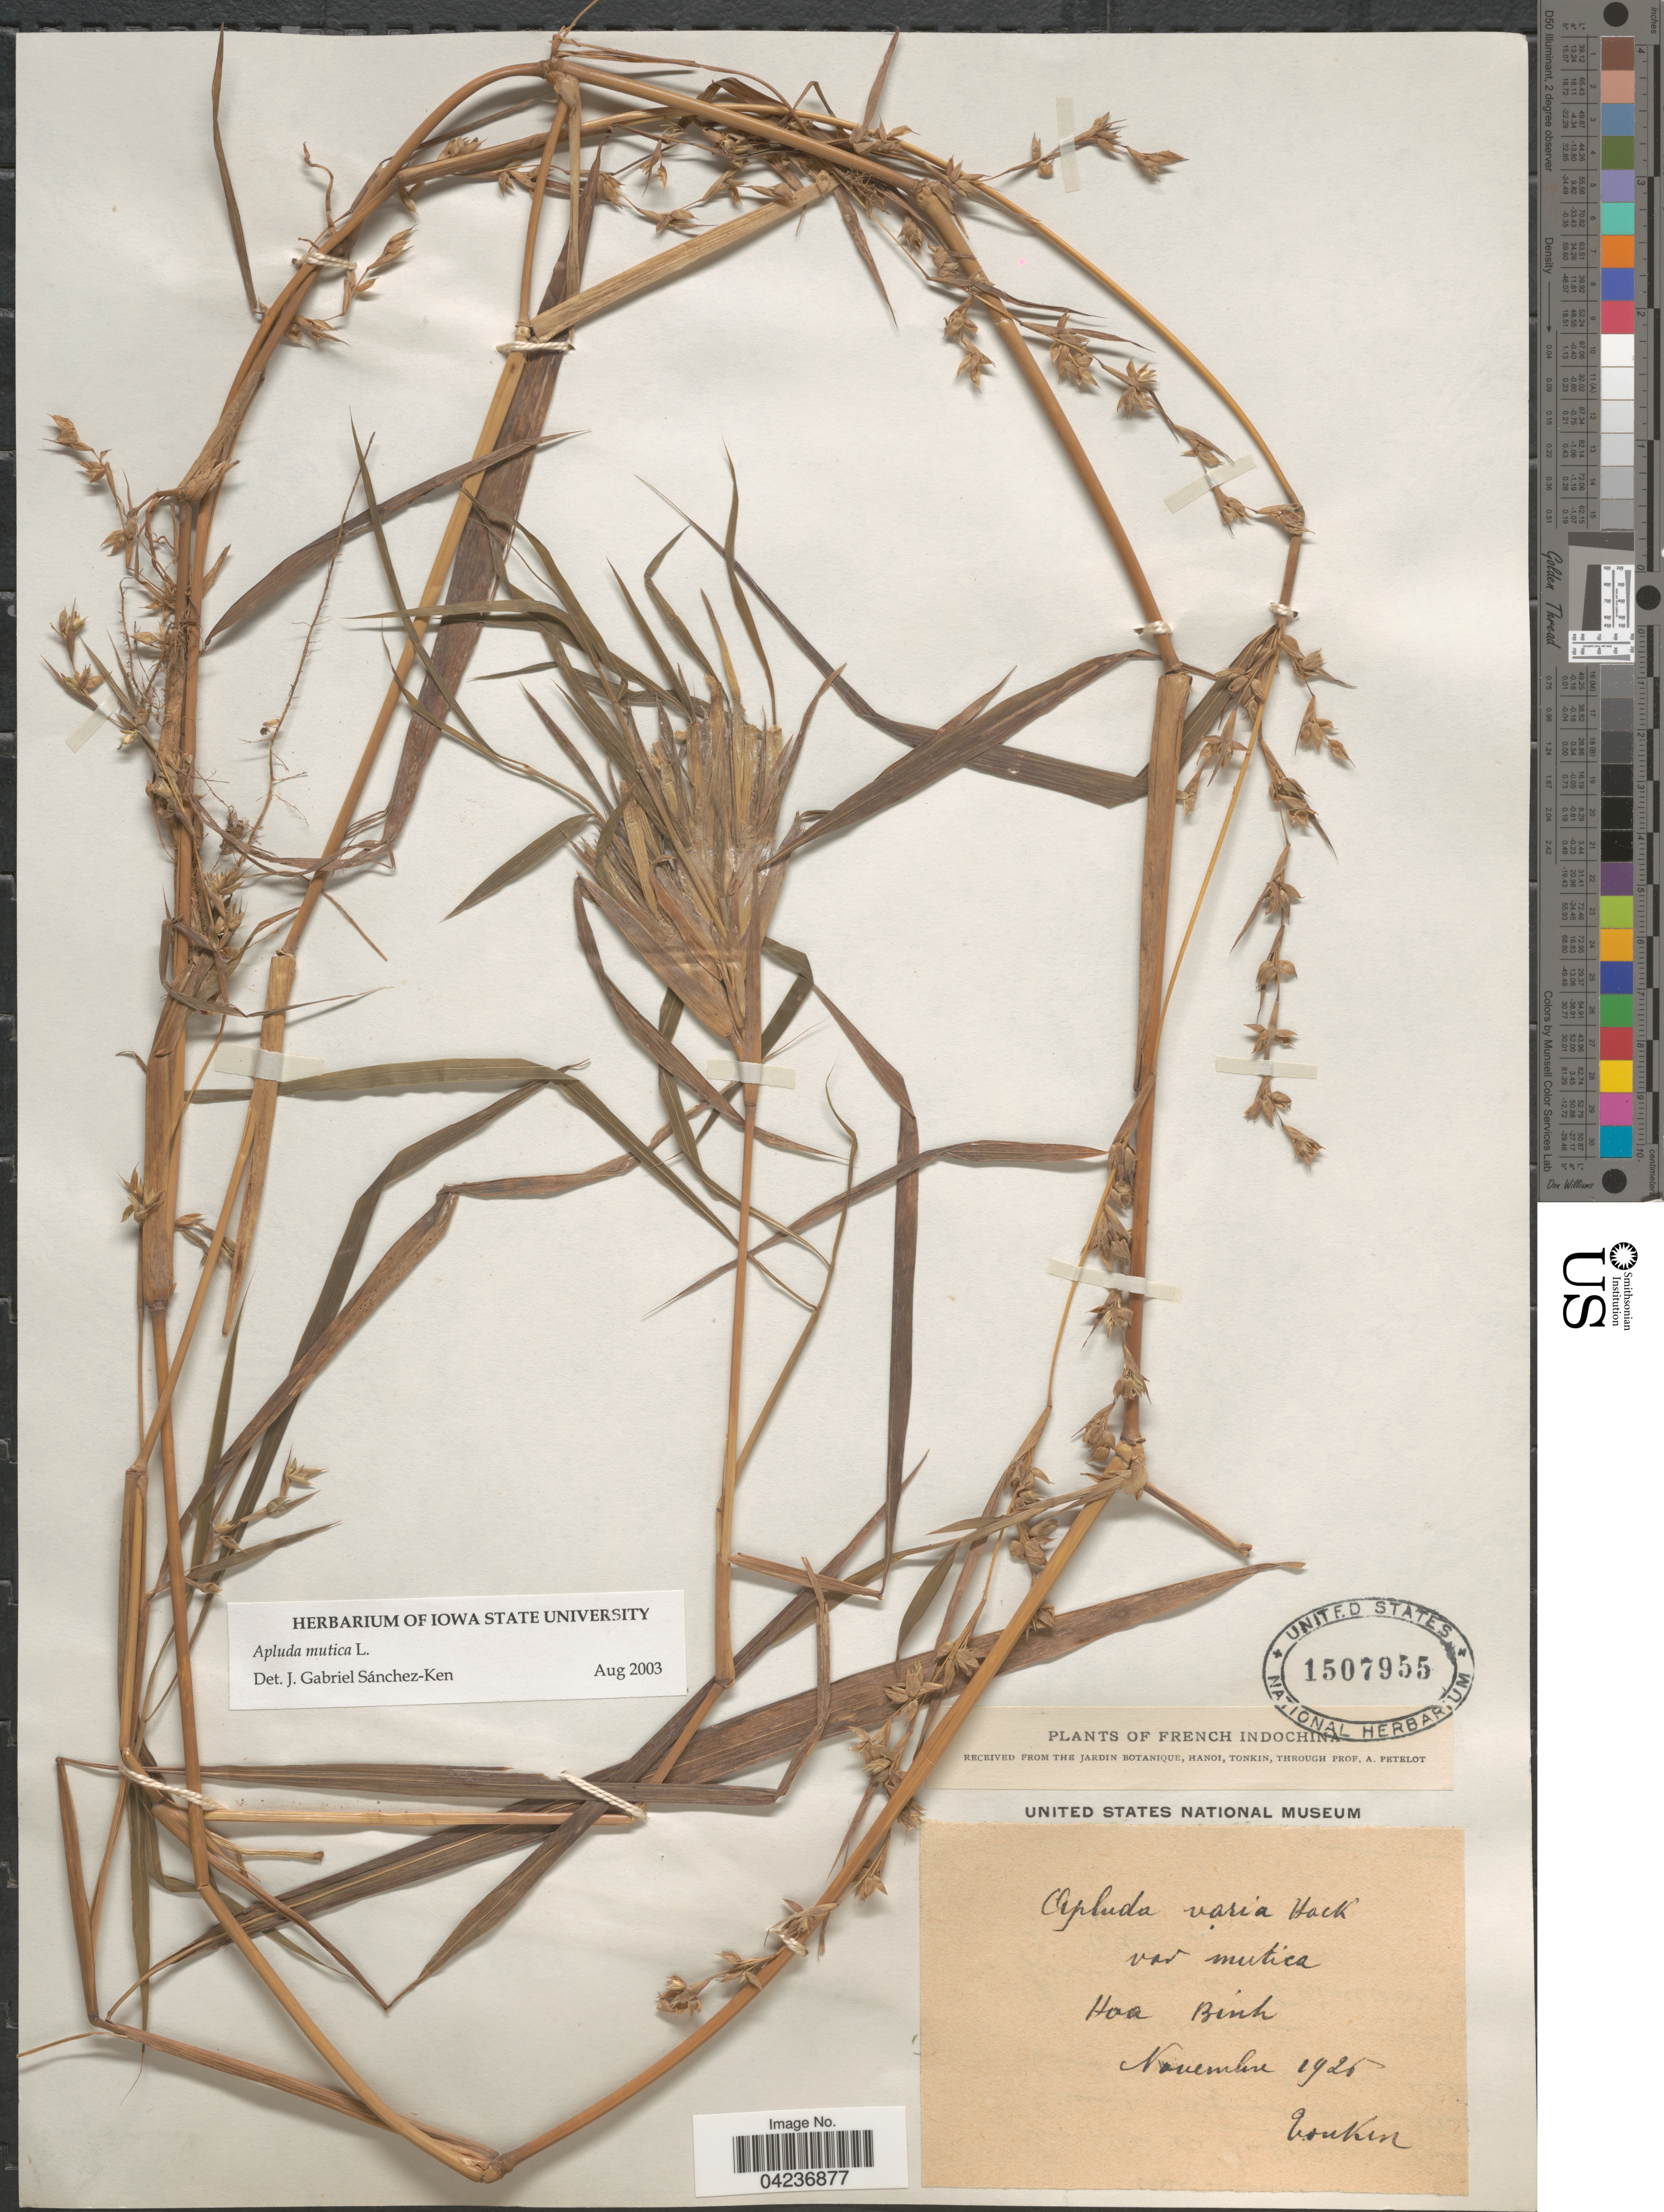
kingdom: Plantae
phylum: Tracheophyta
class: Liliopsida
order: Poales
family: Poaceae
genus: Apluda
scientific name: Apluda mutica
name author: L.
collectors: A. Petelot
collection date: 1926-11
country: Vietnam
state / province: Hoa Binh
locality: French Indochina.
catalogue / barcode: US 1507955